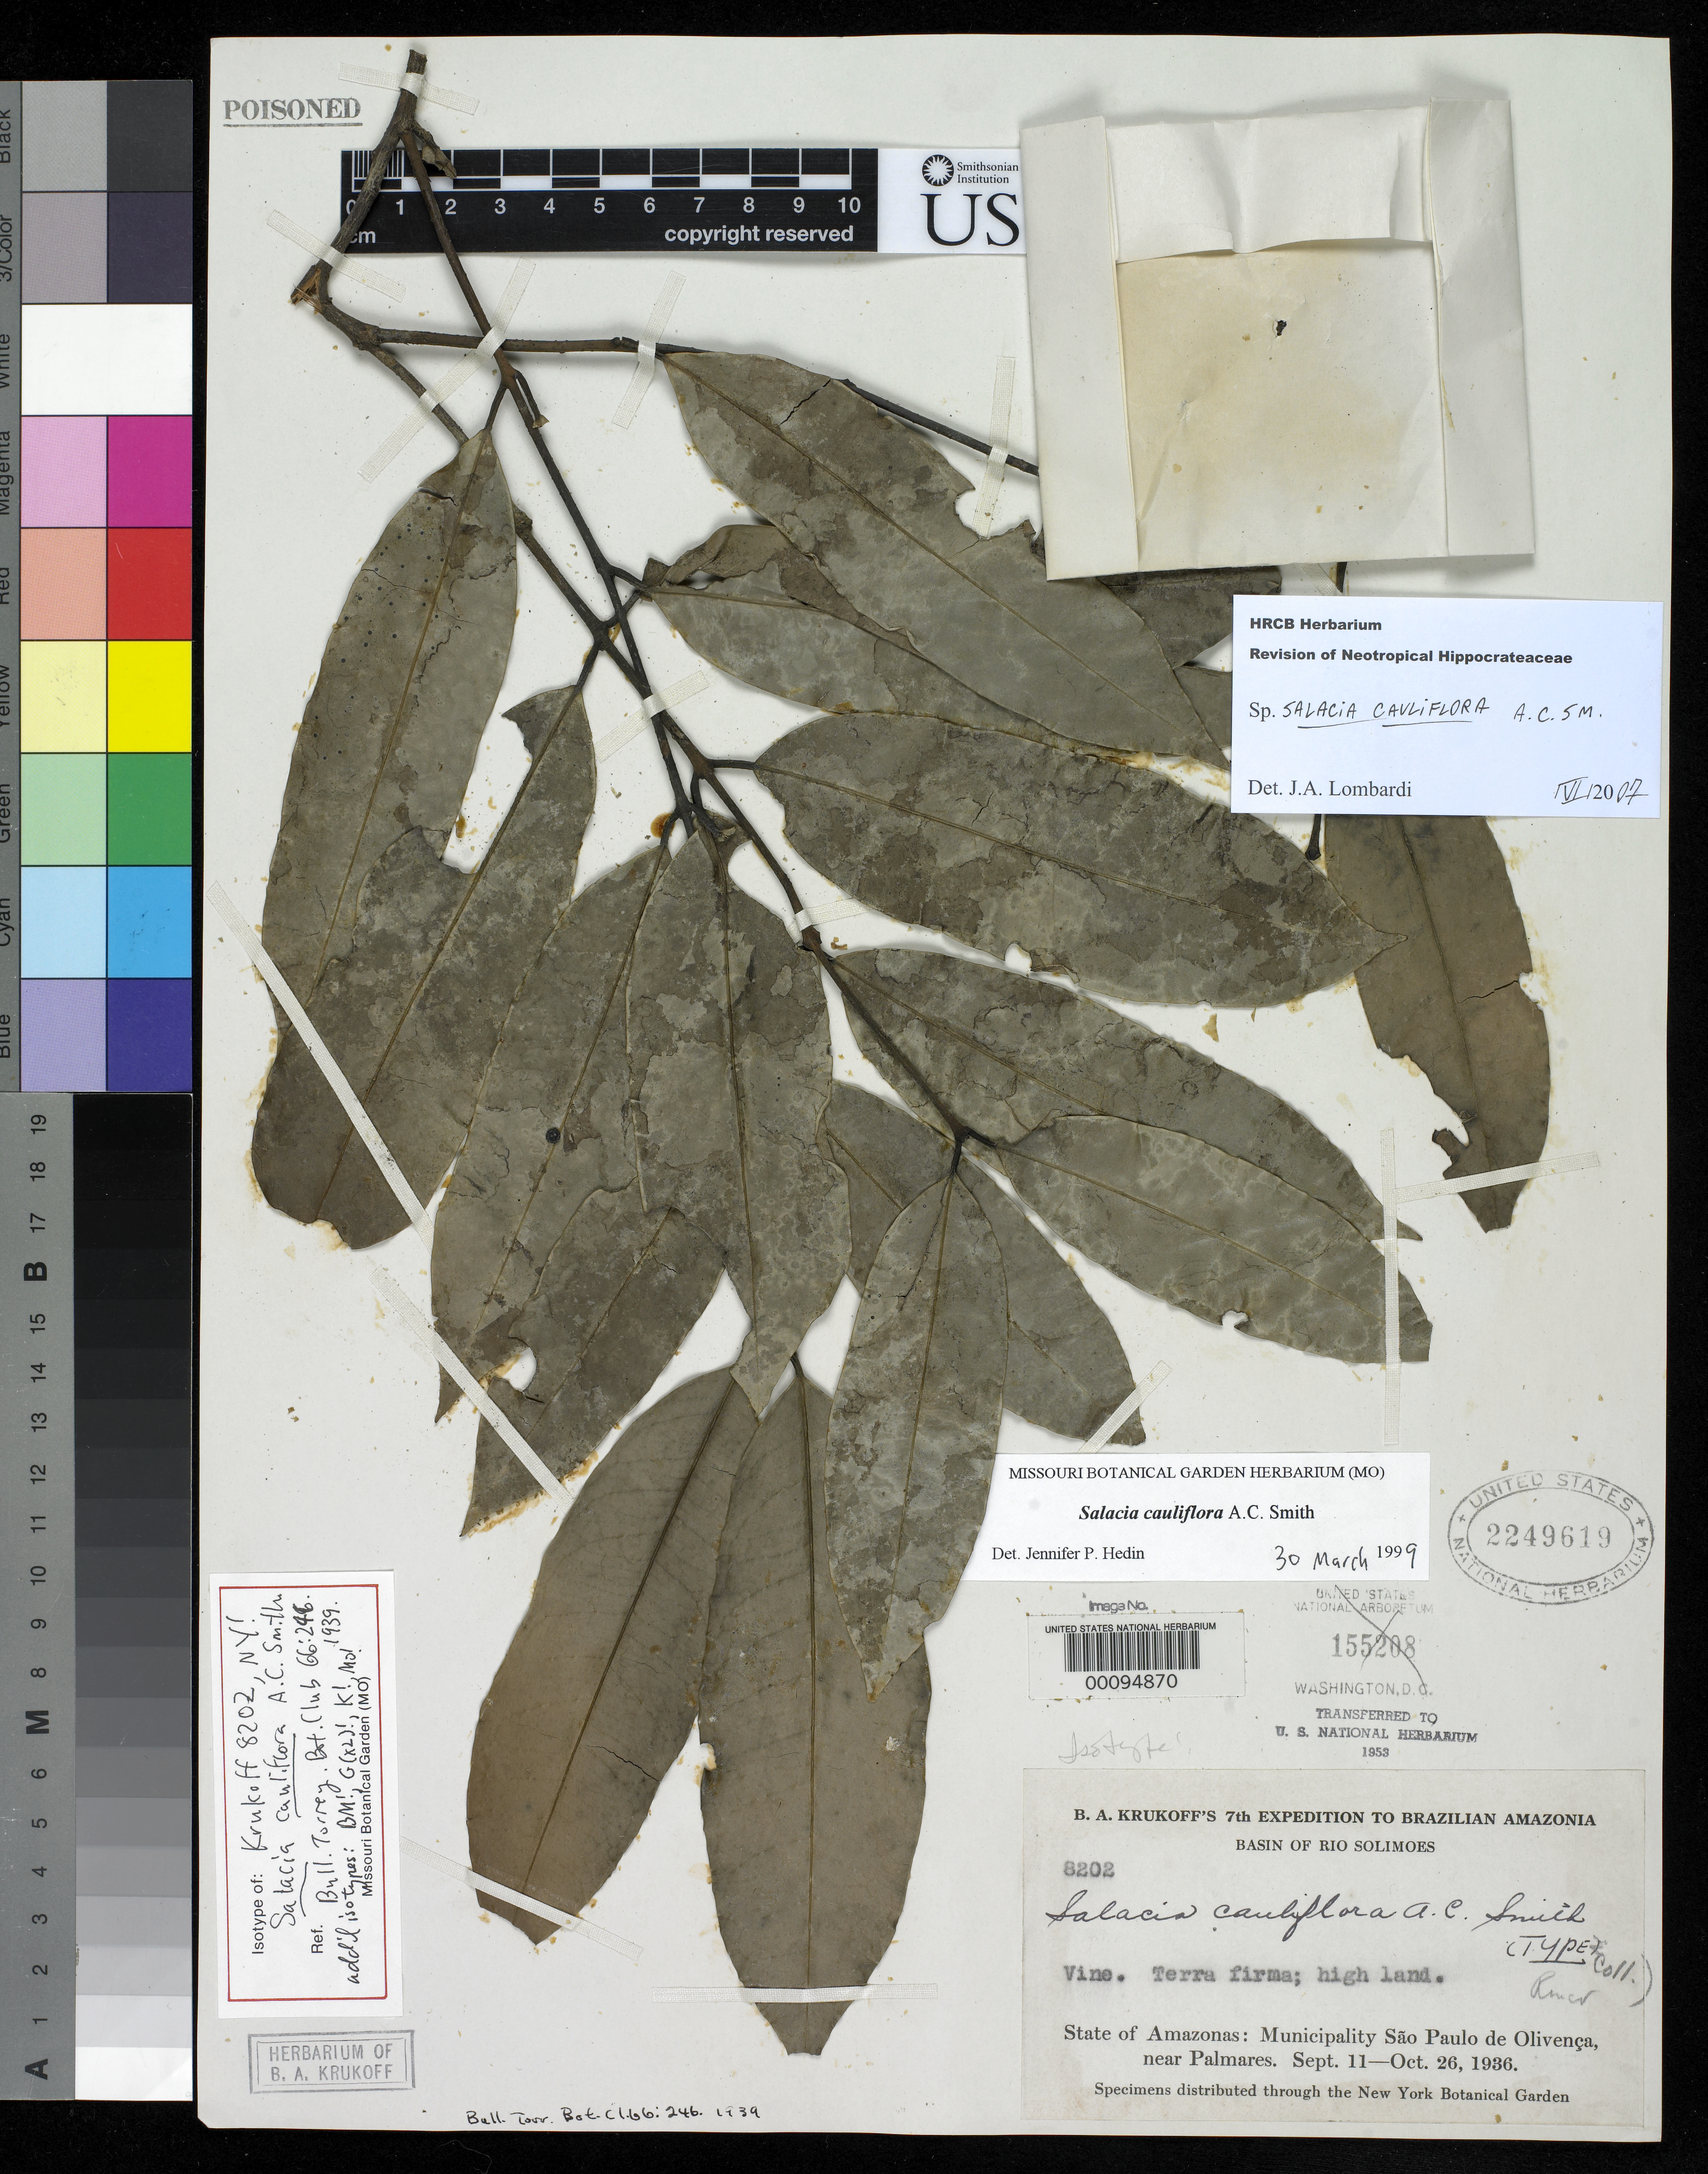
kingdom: Plantae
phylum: Tracheophyta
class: Magnoliopsida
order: Celastrales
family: Celastraceae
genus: Salacia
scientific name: Salacia cauliflora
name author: A.C. Sm.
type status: Isotype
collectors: B. A. Krukoff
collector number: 8202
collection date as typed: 11 Sep 1936 to 26 Oct 1936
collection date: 1936-09-11/1936-10-26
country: Brazil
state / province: Amazonas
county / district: São Paulo de Olivença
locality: Near Palmares.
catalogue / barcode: US 2249619